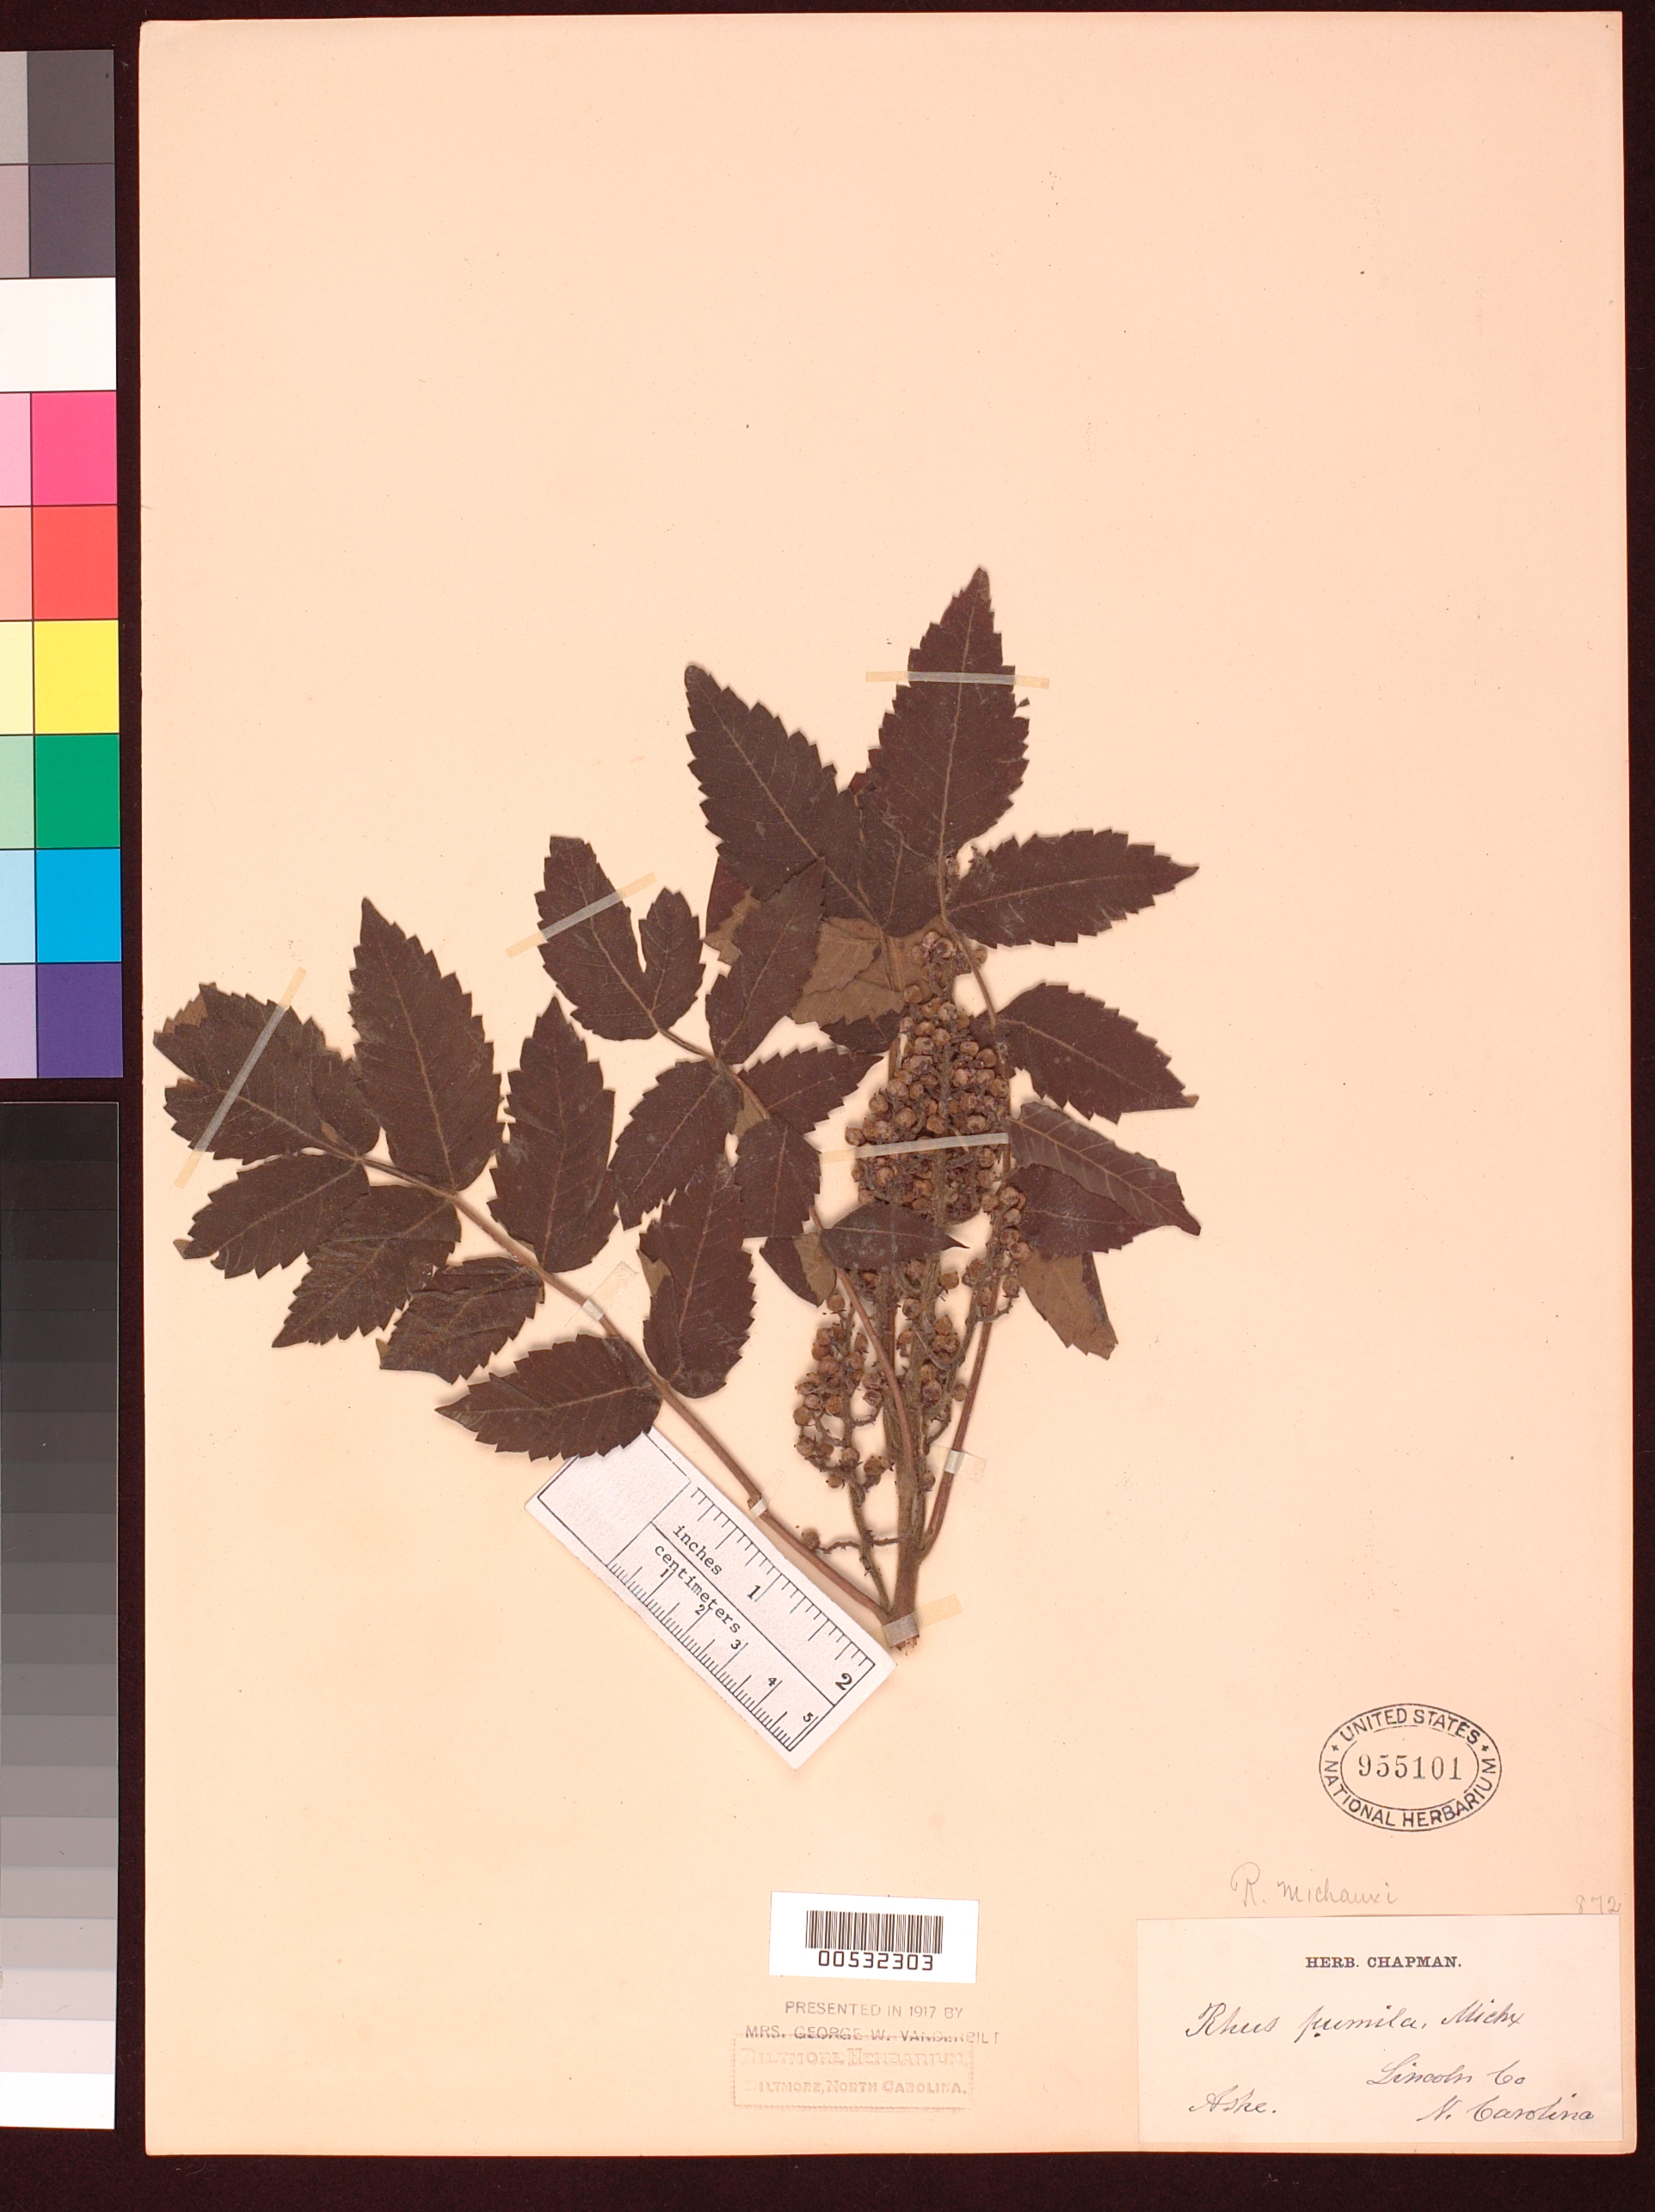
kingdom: Plantae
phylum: Tracheophyta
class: Magnoliopsida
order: Sapindales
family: Anacardiaceae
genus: Rhus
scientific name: Rhus michauxii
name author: Sarg.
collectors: -- Ashe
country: United States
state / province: North Carolina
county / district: Lincoln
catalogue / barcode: US 955101